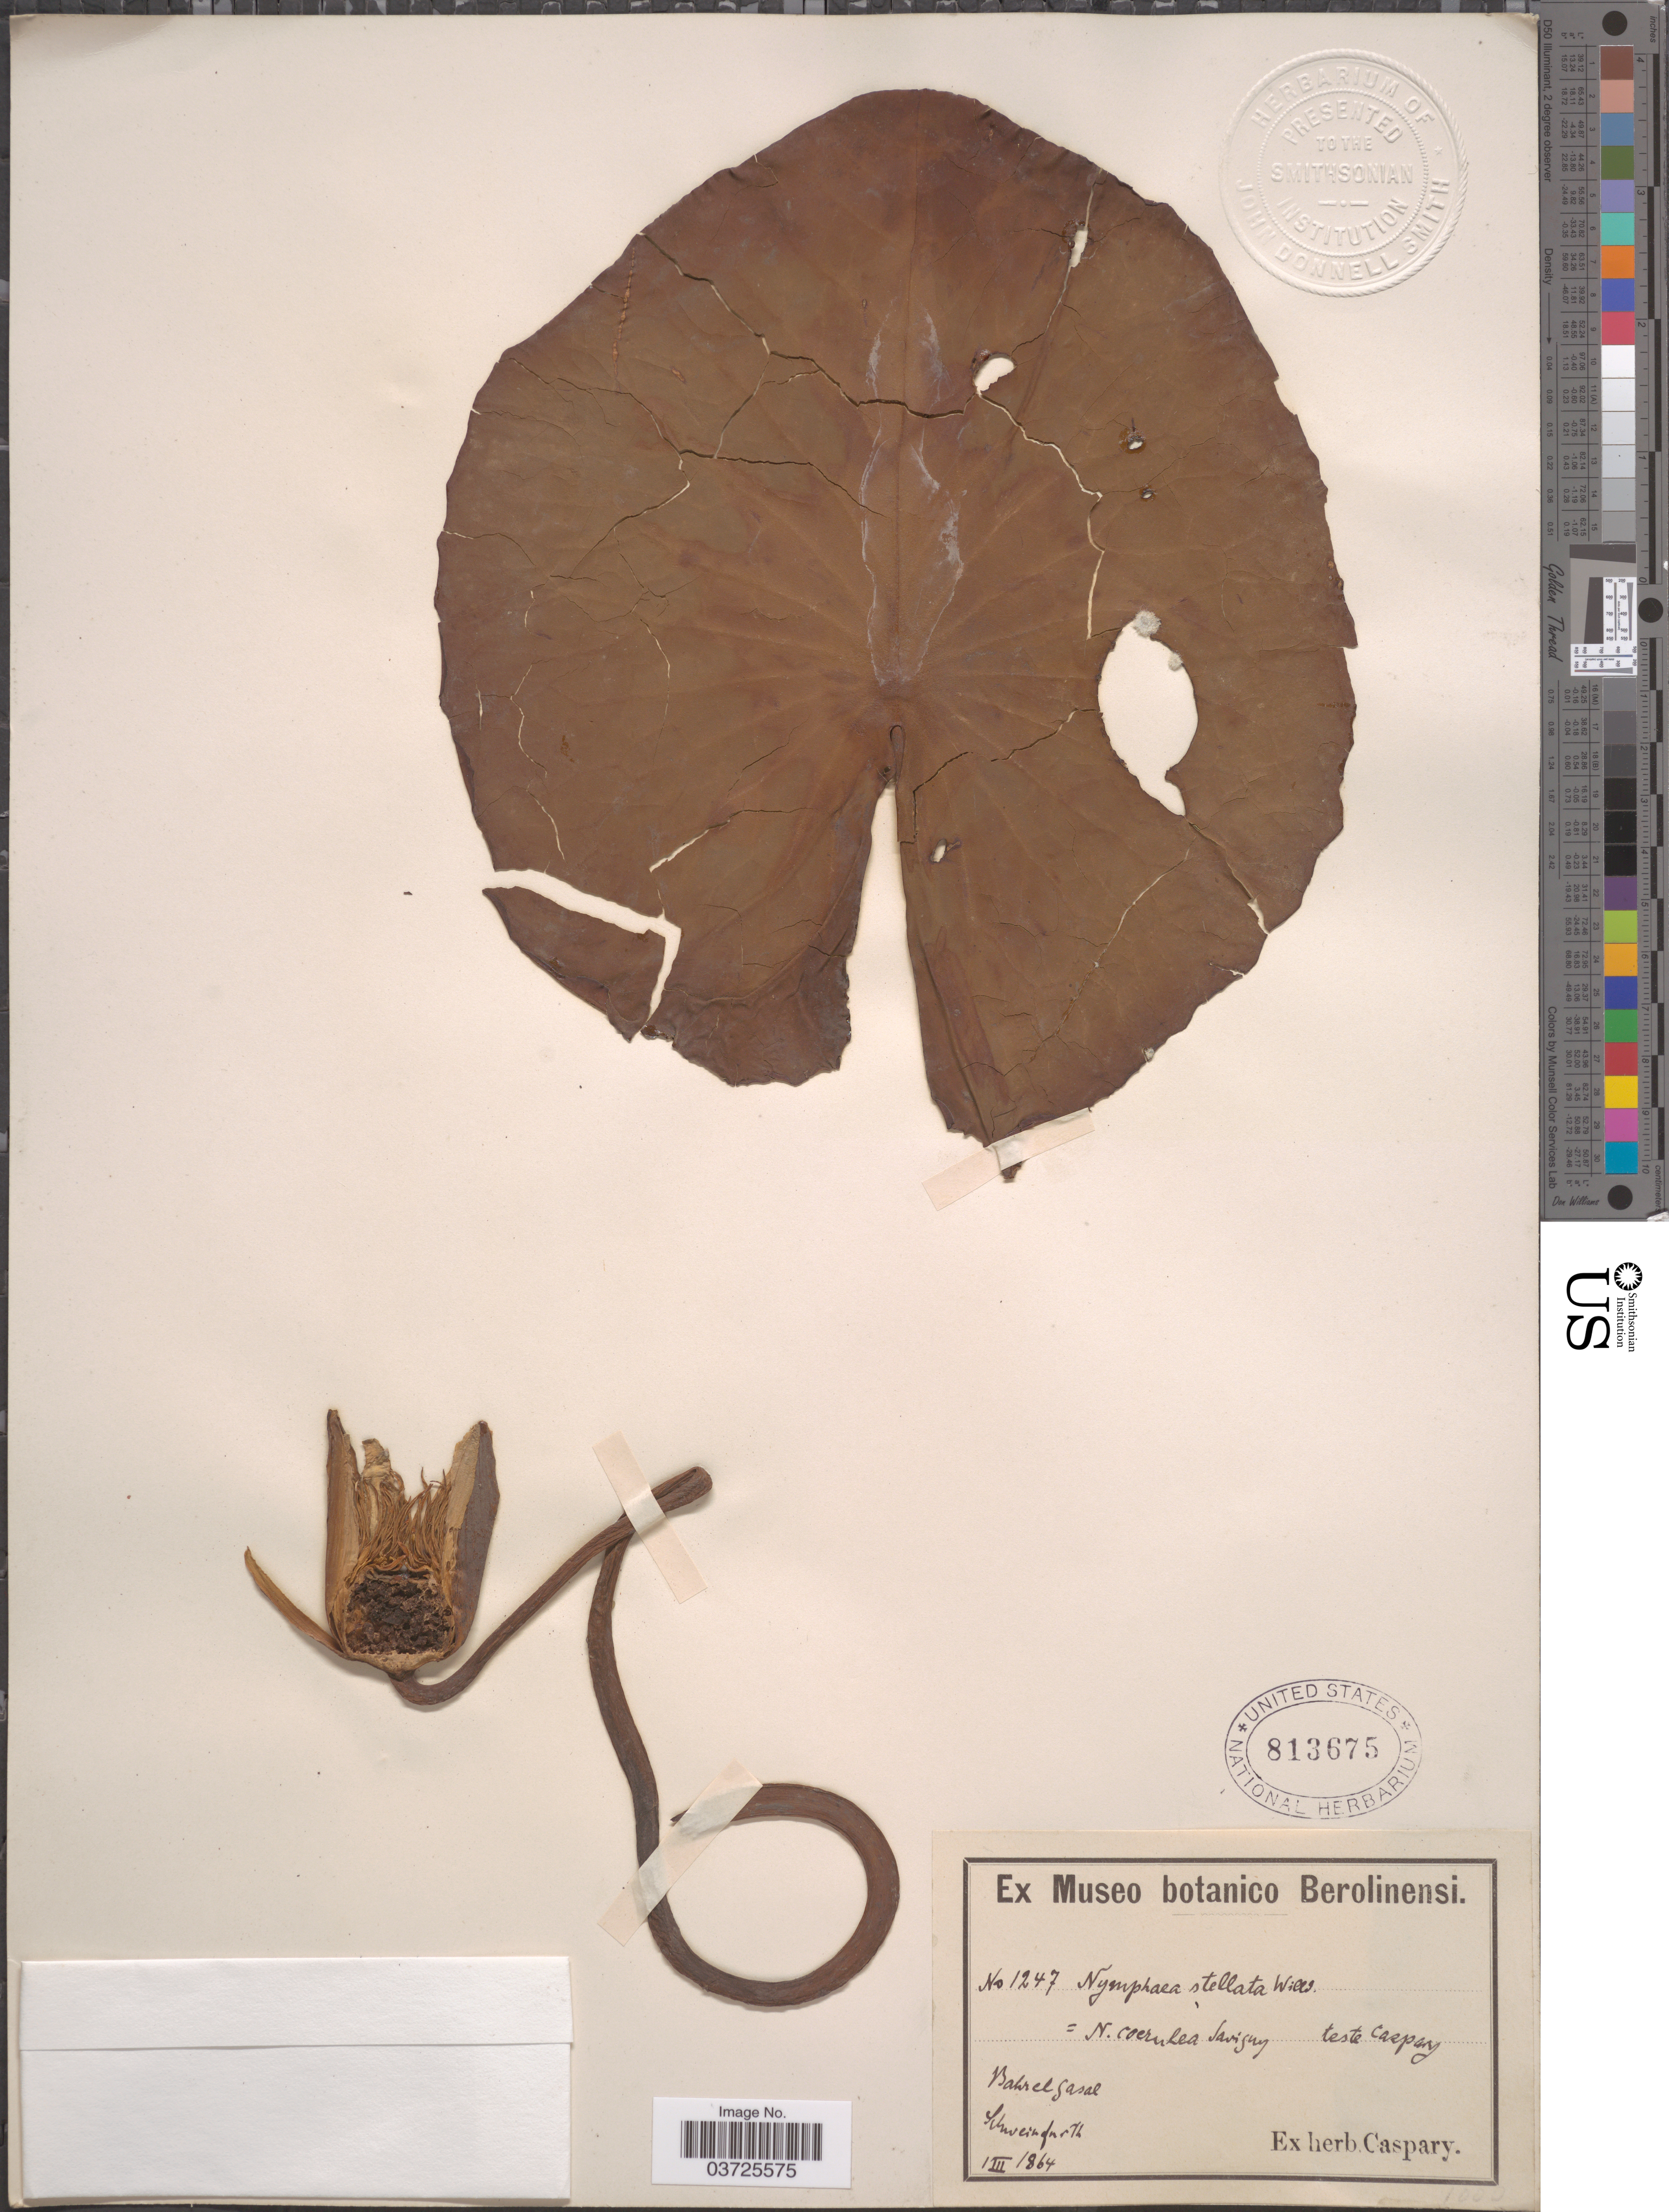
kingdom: Plantae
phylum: Tracheophyta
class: Magnoliopsida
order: Nymphaeales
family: Nymphaeaceae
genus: Nymphaea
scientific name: Nymphaea caerulea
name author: Savigny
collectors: Schweinfurth, --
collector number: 1247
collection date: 1864-03-01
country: South Sudan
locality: Bahr el Gasal [Chad? South Sudan?]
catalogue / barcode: US 813675